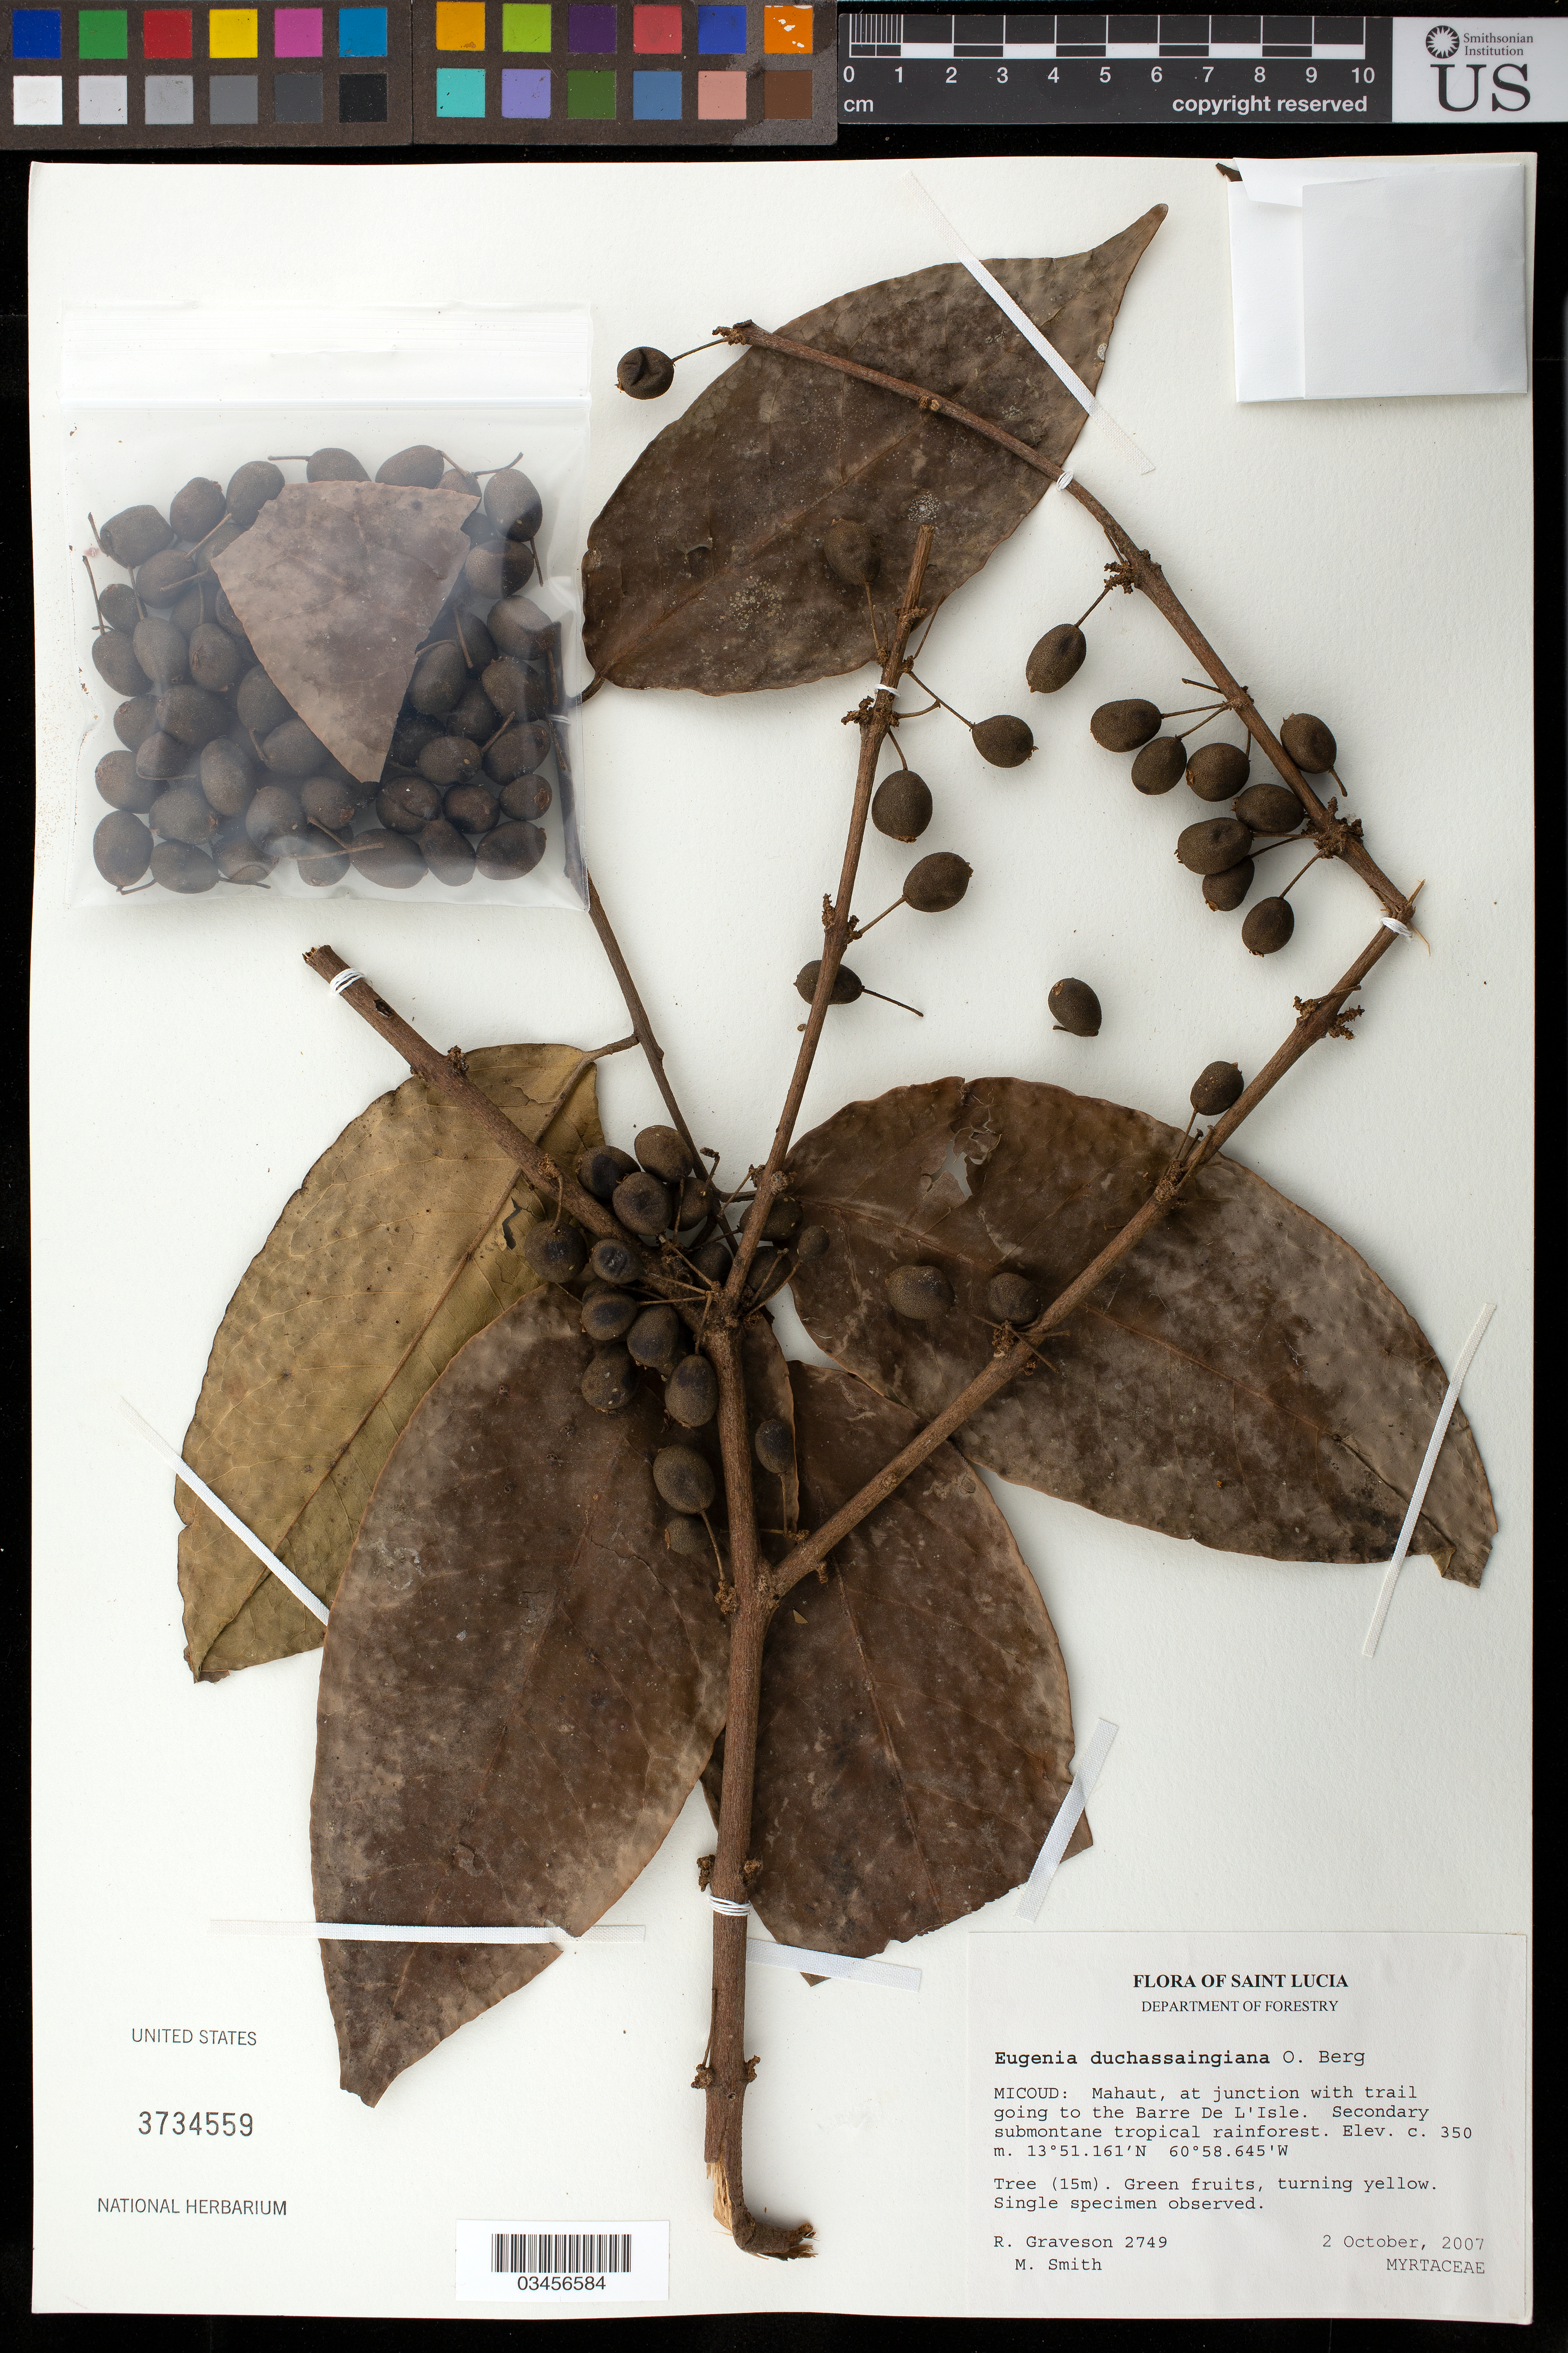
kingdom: Plantae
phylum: Tracheophyta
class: Magnoliopsida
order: Myrtales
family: Myrtaceae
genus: Eugenia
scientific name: Eugenia duchassaingiana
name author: O. Berg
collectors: R. Graveson & M. Smith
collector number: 2749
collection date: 2007-10-02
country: St. Lucia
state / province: Micoud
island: St. Lucia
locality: Micoud: Mahaut, at junction with trail going to the Barre de L'Isle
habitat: Secondary submontane tropical rain forest.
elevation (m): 350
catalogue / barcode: US 3734559